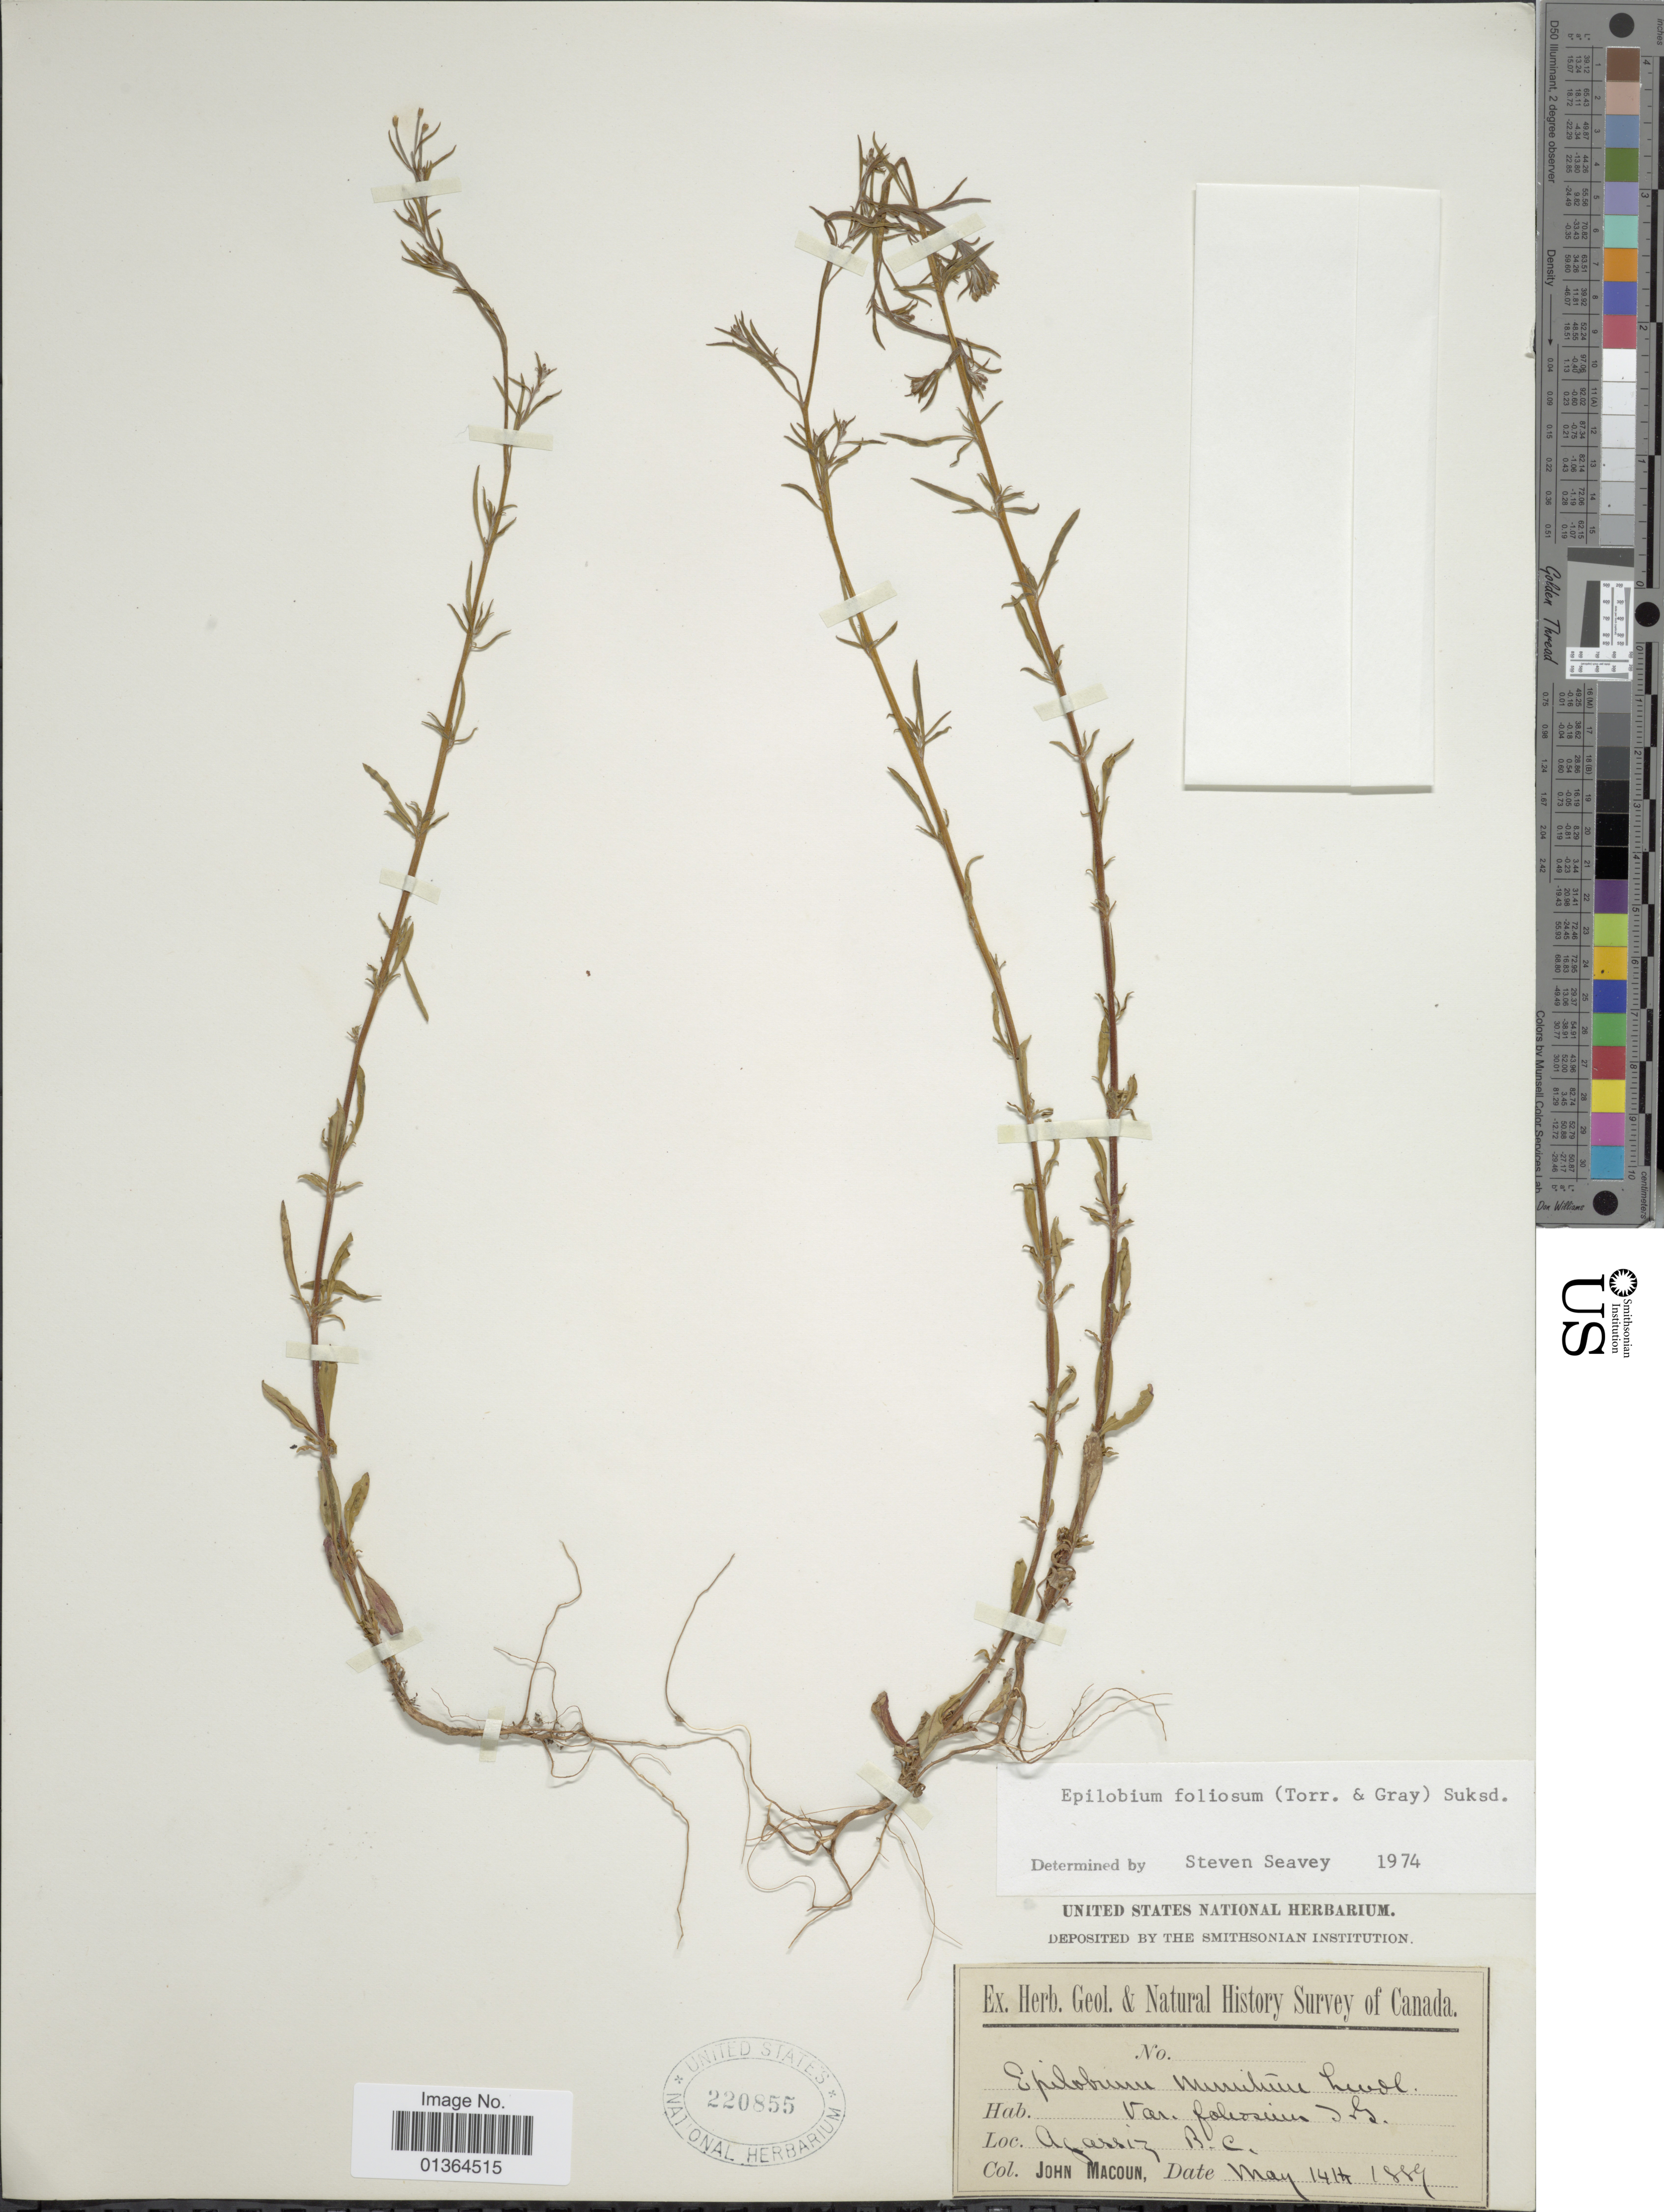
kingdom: Plantae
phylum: Tracheophyta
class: Magnoliopsida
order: Myrtales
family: Onagraceae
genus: Epilobium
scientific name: Epilobium foliosum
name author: (Nutt. ex Torr. & A. Gray) Suksd.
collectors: J. Macoun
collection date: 1887-05-14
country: Canada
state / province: British Columbia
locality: Agassiz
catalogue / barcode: US 220855